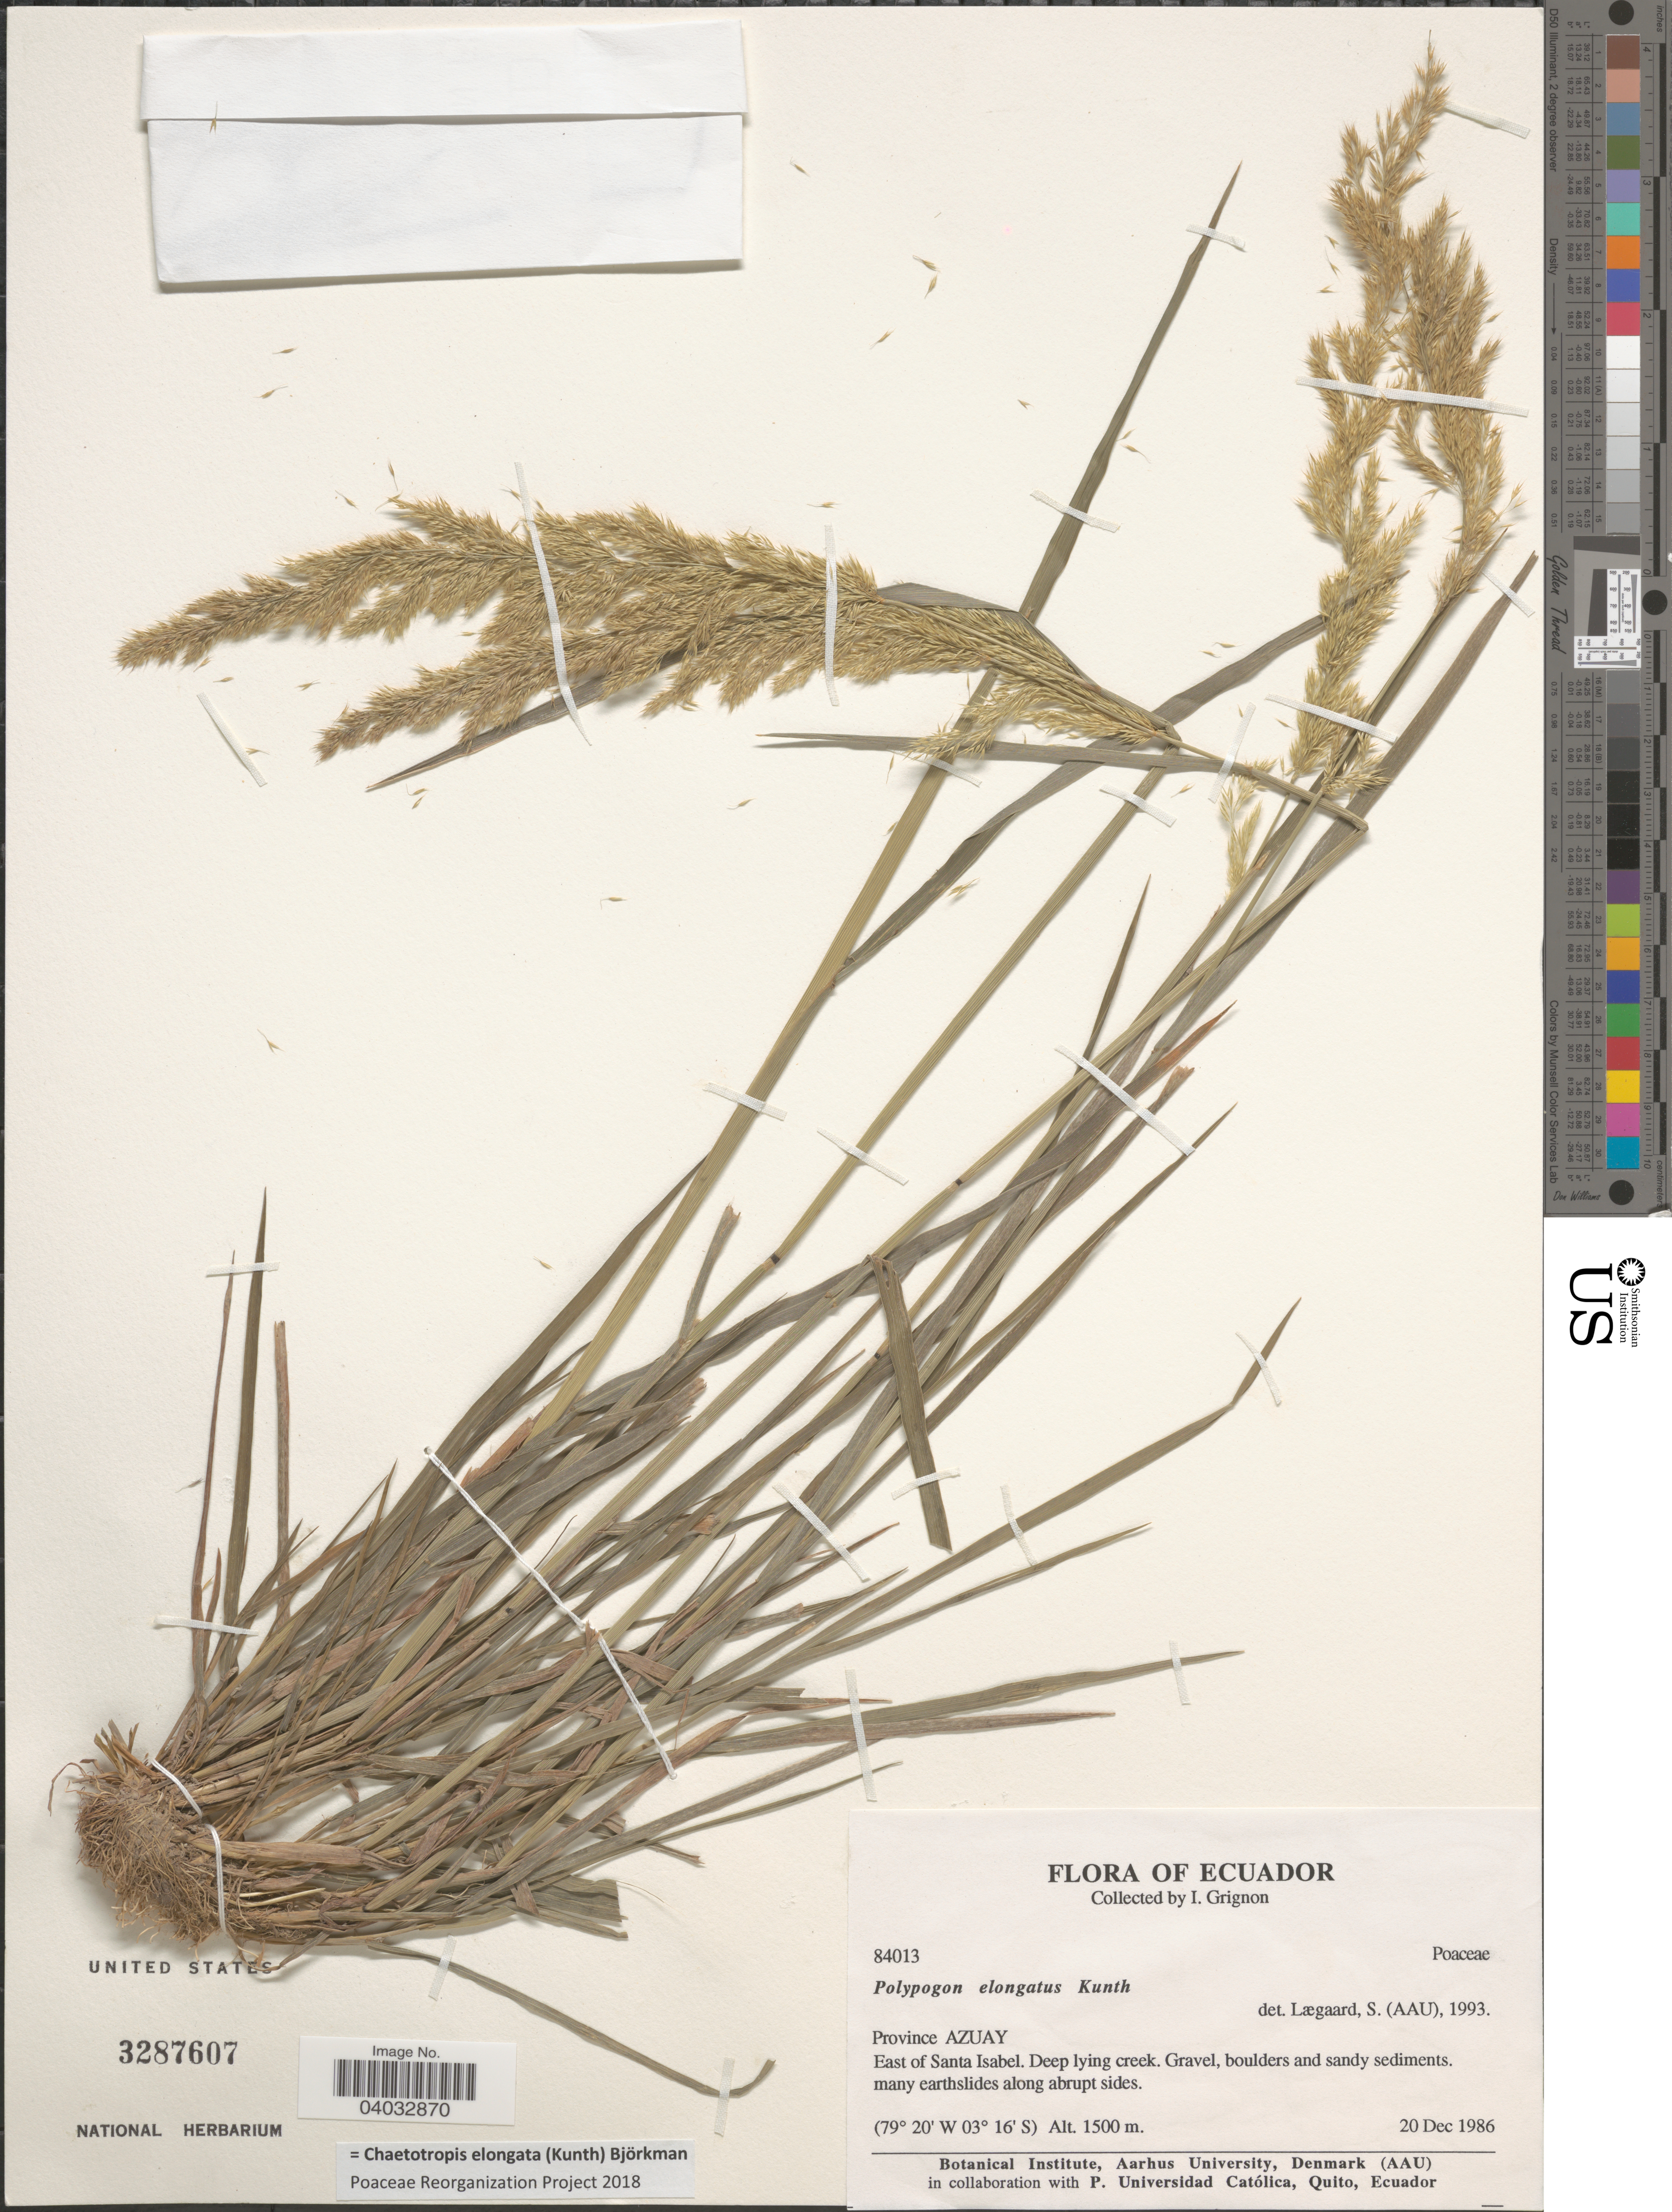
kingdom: Plantae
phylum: Tracheophyta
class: Liliopsida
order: Poales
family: Poaceae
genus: Chaetotropis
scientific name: Chaetotropis elongata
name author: (Kunth) Björkman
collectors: I. Grignon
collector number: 84013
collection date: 1986-12-20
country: Ecuador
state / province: Azuay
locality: East of Santa Isabel. Deep lying creek. Gravel, boulders and sandy sediments. many earthslides along abrupt sides.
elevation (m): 1500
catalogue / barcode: US 3287607